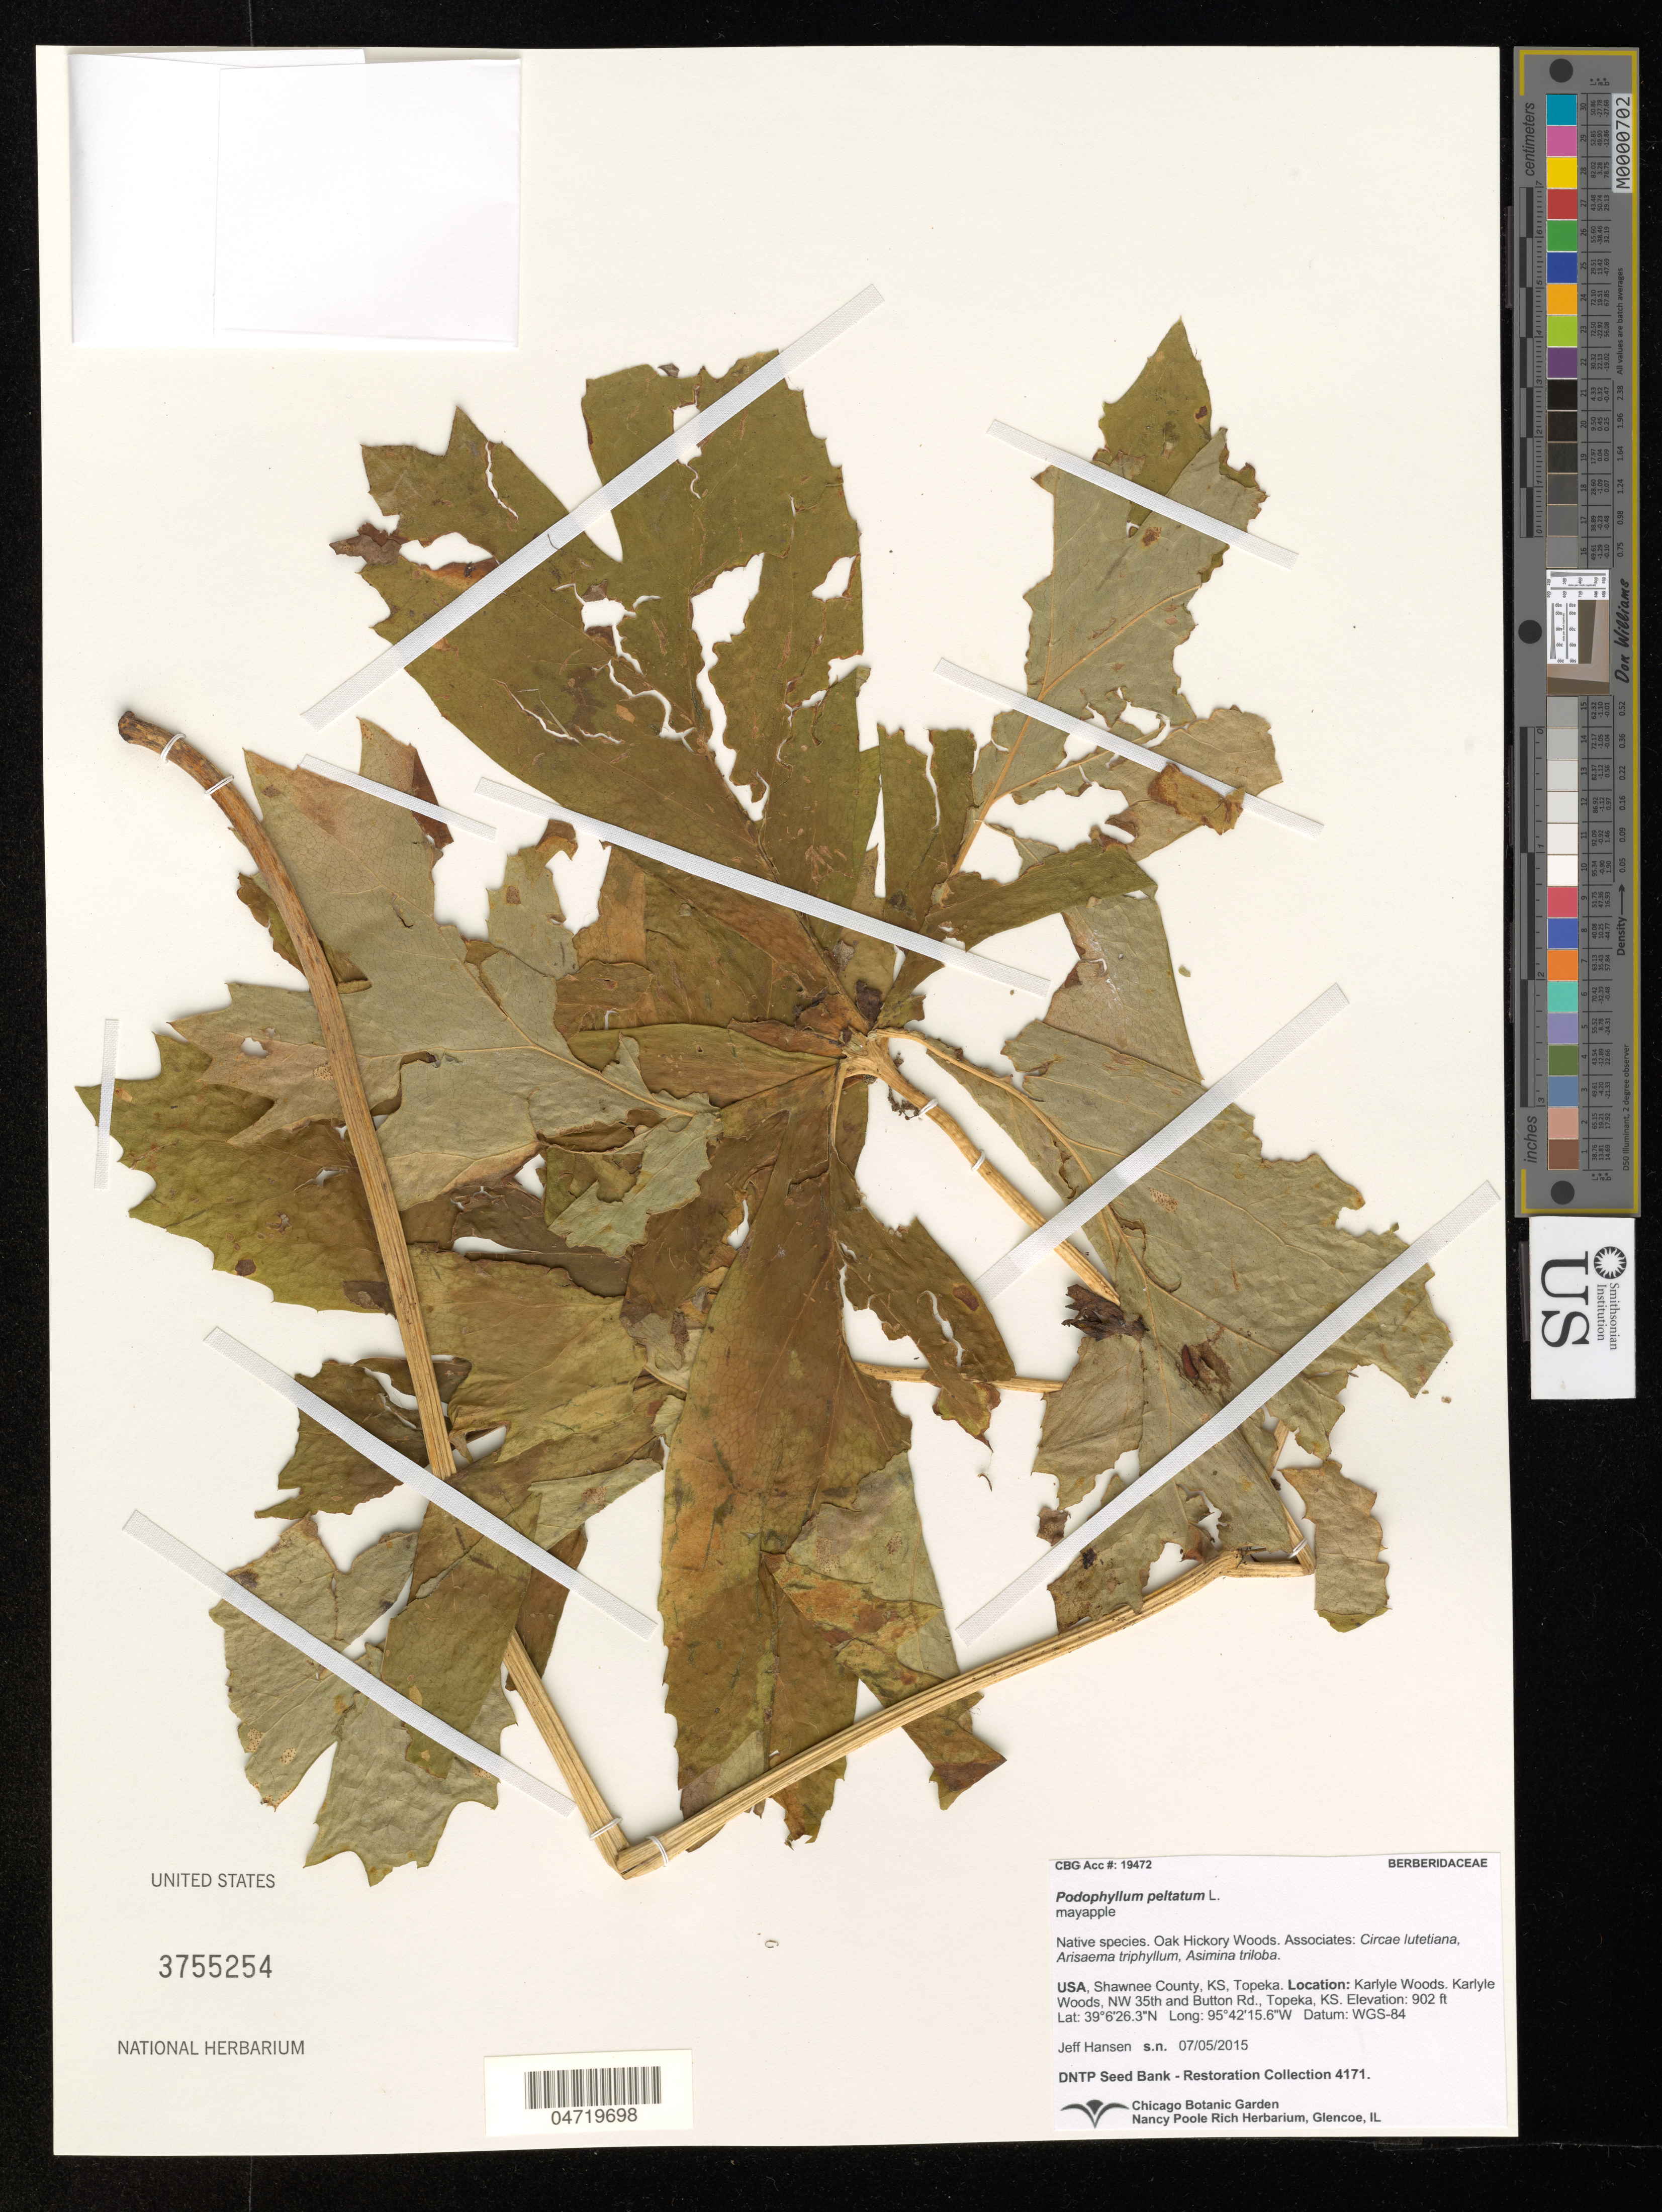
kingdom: Plantae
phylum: Tracheophyta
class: Magnoliopsida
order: Ranunculales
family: Berberidaceae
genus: Podophyllum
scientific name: Podophyllum peltatum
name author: L.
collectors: J. Hansen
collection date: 2015-07-05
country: United States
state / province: Kansas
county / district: Shawnee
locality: Shawnee County, KS, Topeka. Karlyle Woods. Karlyle Woods, NW 35th and Button Rd., Topeka, KS.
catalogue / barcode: US 3755254